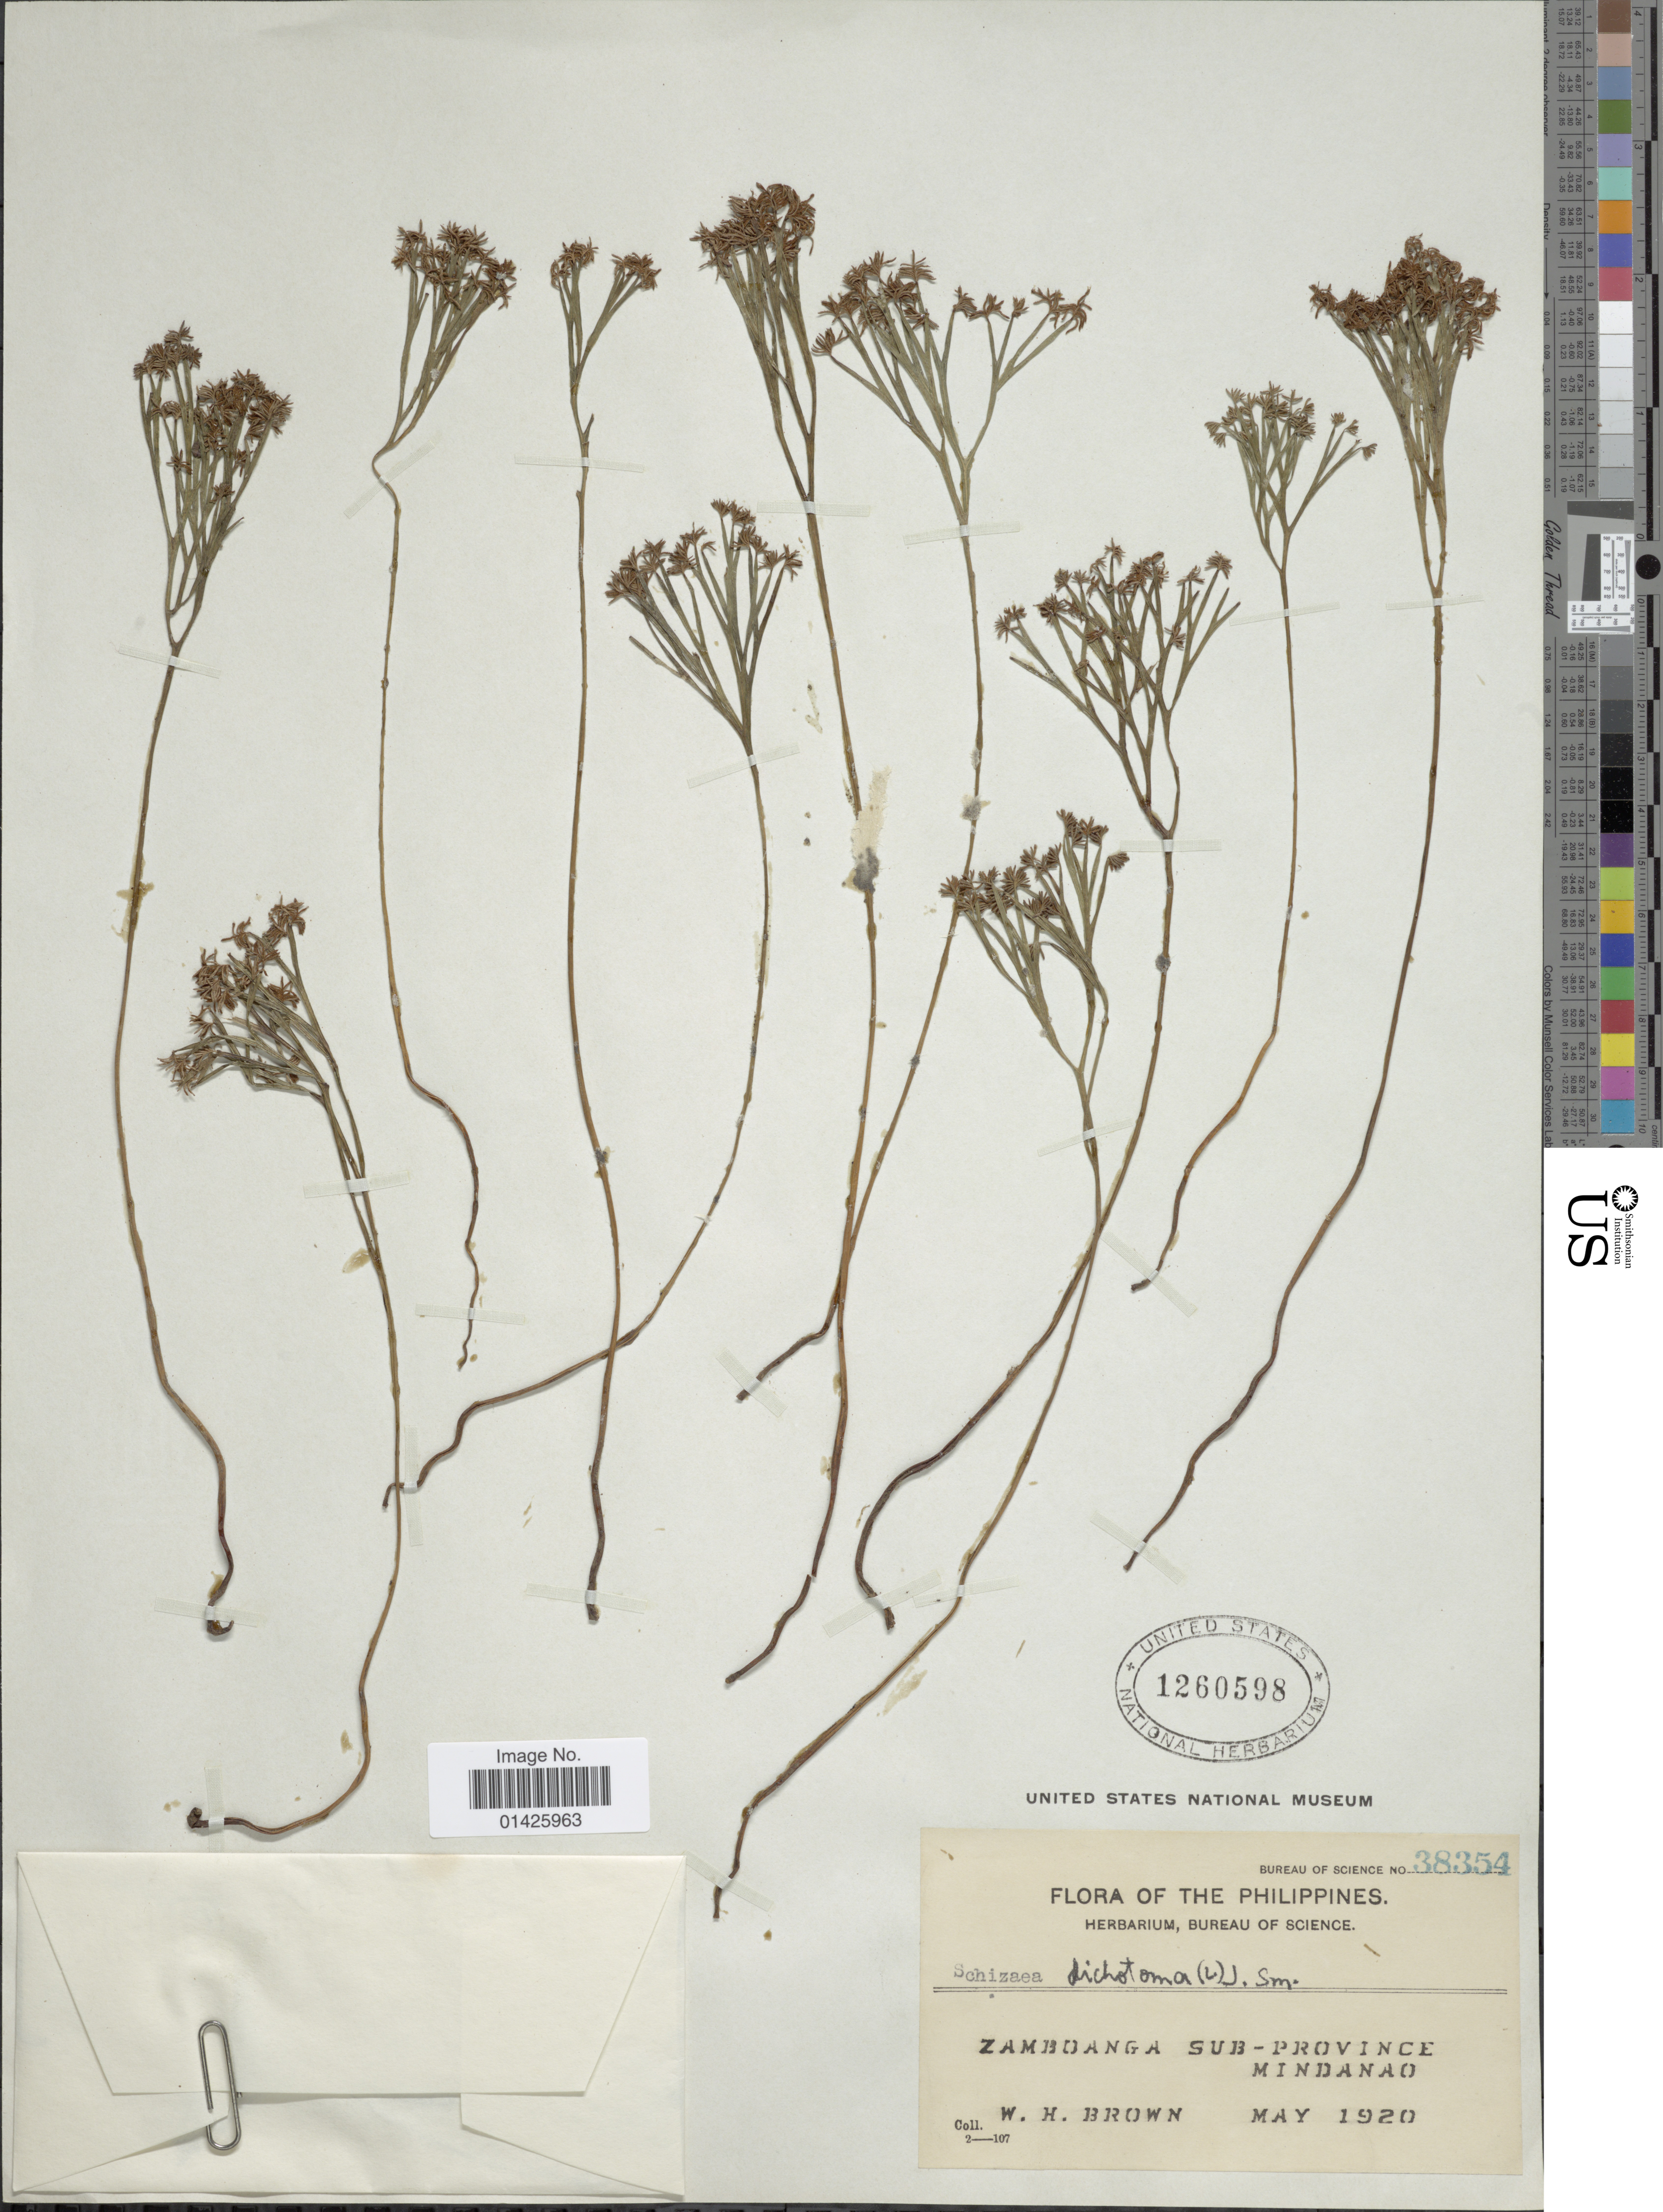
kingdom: Plantae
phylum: Tracheophyta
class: Polypodiopsida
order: Schizaeales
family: Schizaeaceae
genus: Schizaea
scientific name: Schizaea dichotoma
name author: (L.) J. Sm.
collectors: W. H. Brown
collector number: Bureau of Science 38354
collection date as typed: Transcribed d/m/y: /5/19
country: Philippines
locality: Zamboanga sub-province, Mindanao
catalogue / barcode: US 1260598